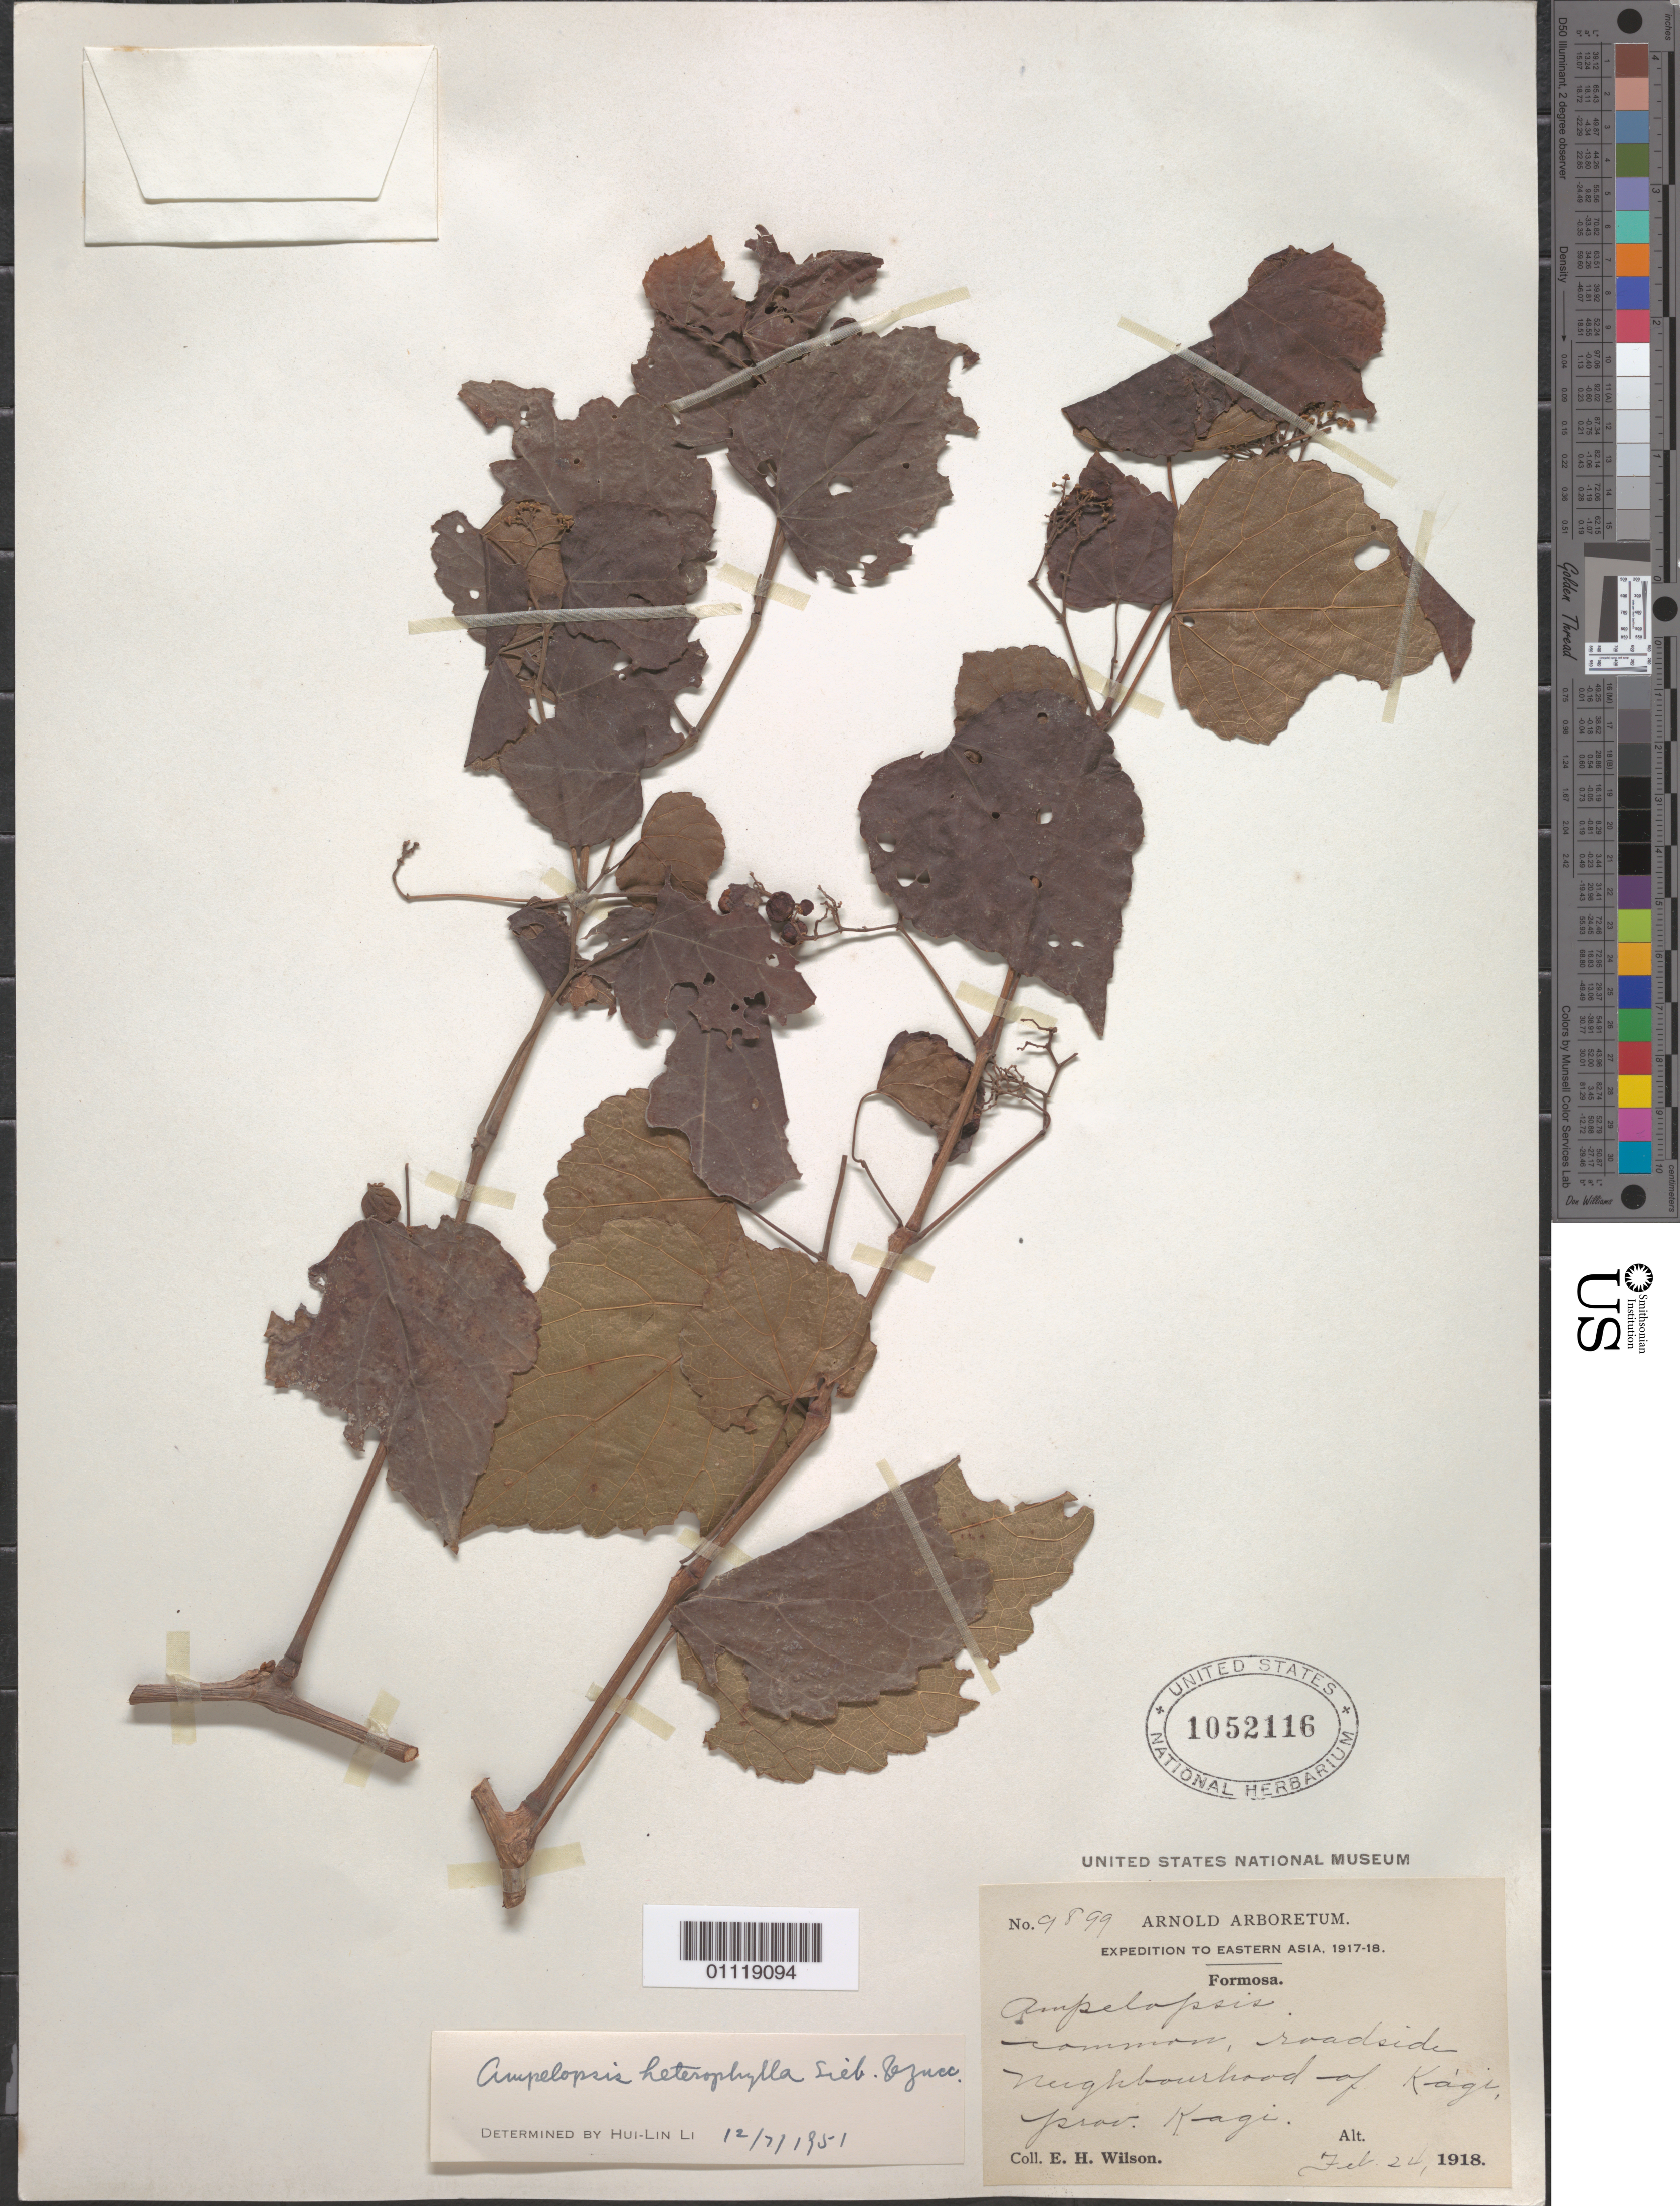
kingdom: Plantae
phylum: Tracheophyta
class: Magnoliopsida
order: Vitales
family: Vitaceae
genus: Ampelopsis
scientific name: Ampelopsis glandulosa var. heterophylla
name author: (Thunb.) Momiy.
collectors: E. H. Wilson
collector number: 9899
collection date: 1918-02-24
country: Taiwan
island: Taiwan [Formosa]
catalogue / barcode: US 1052116